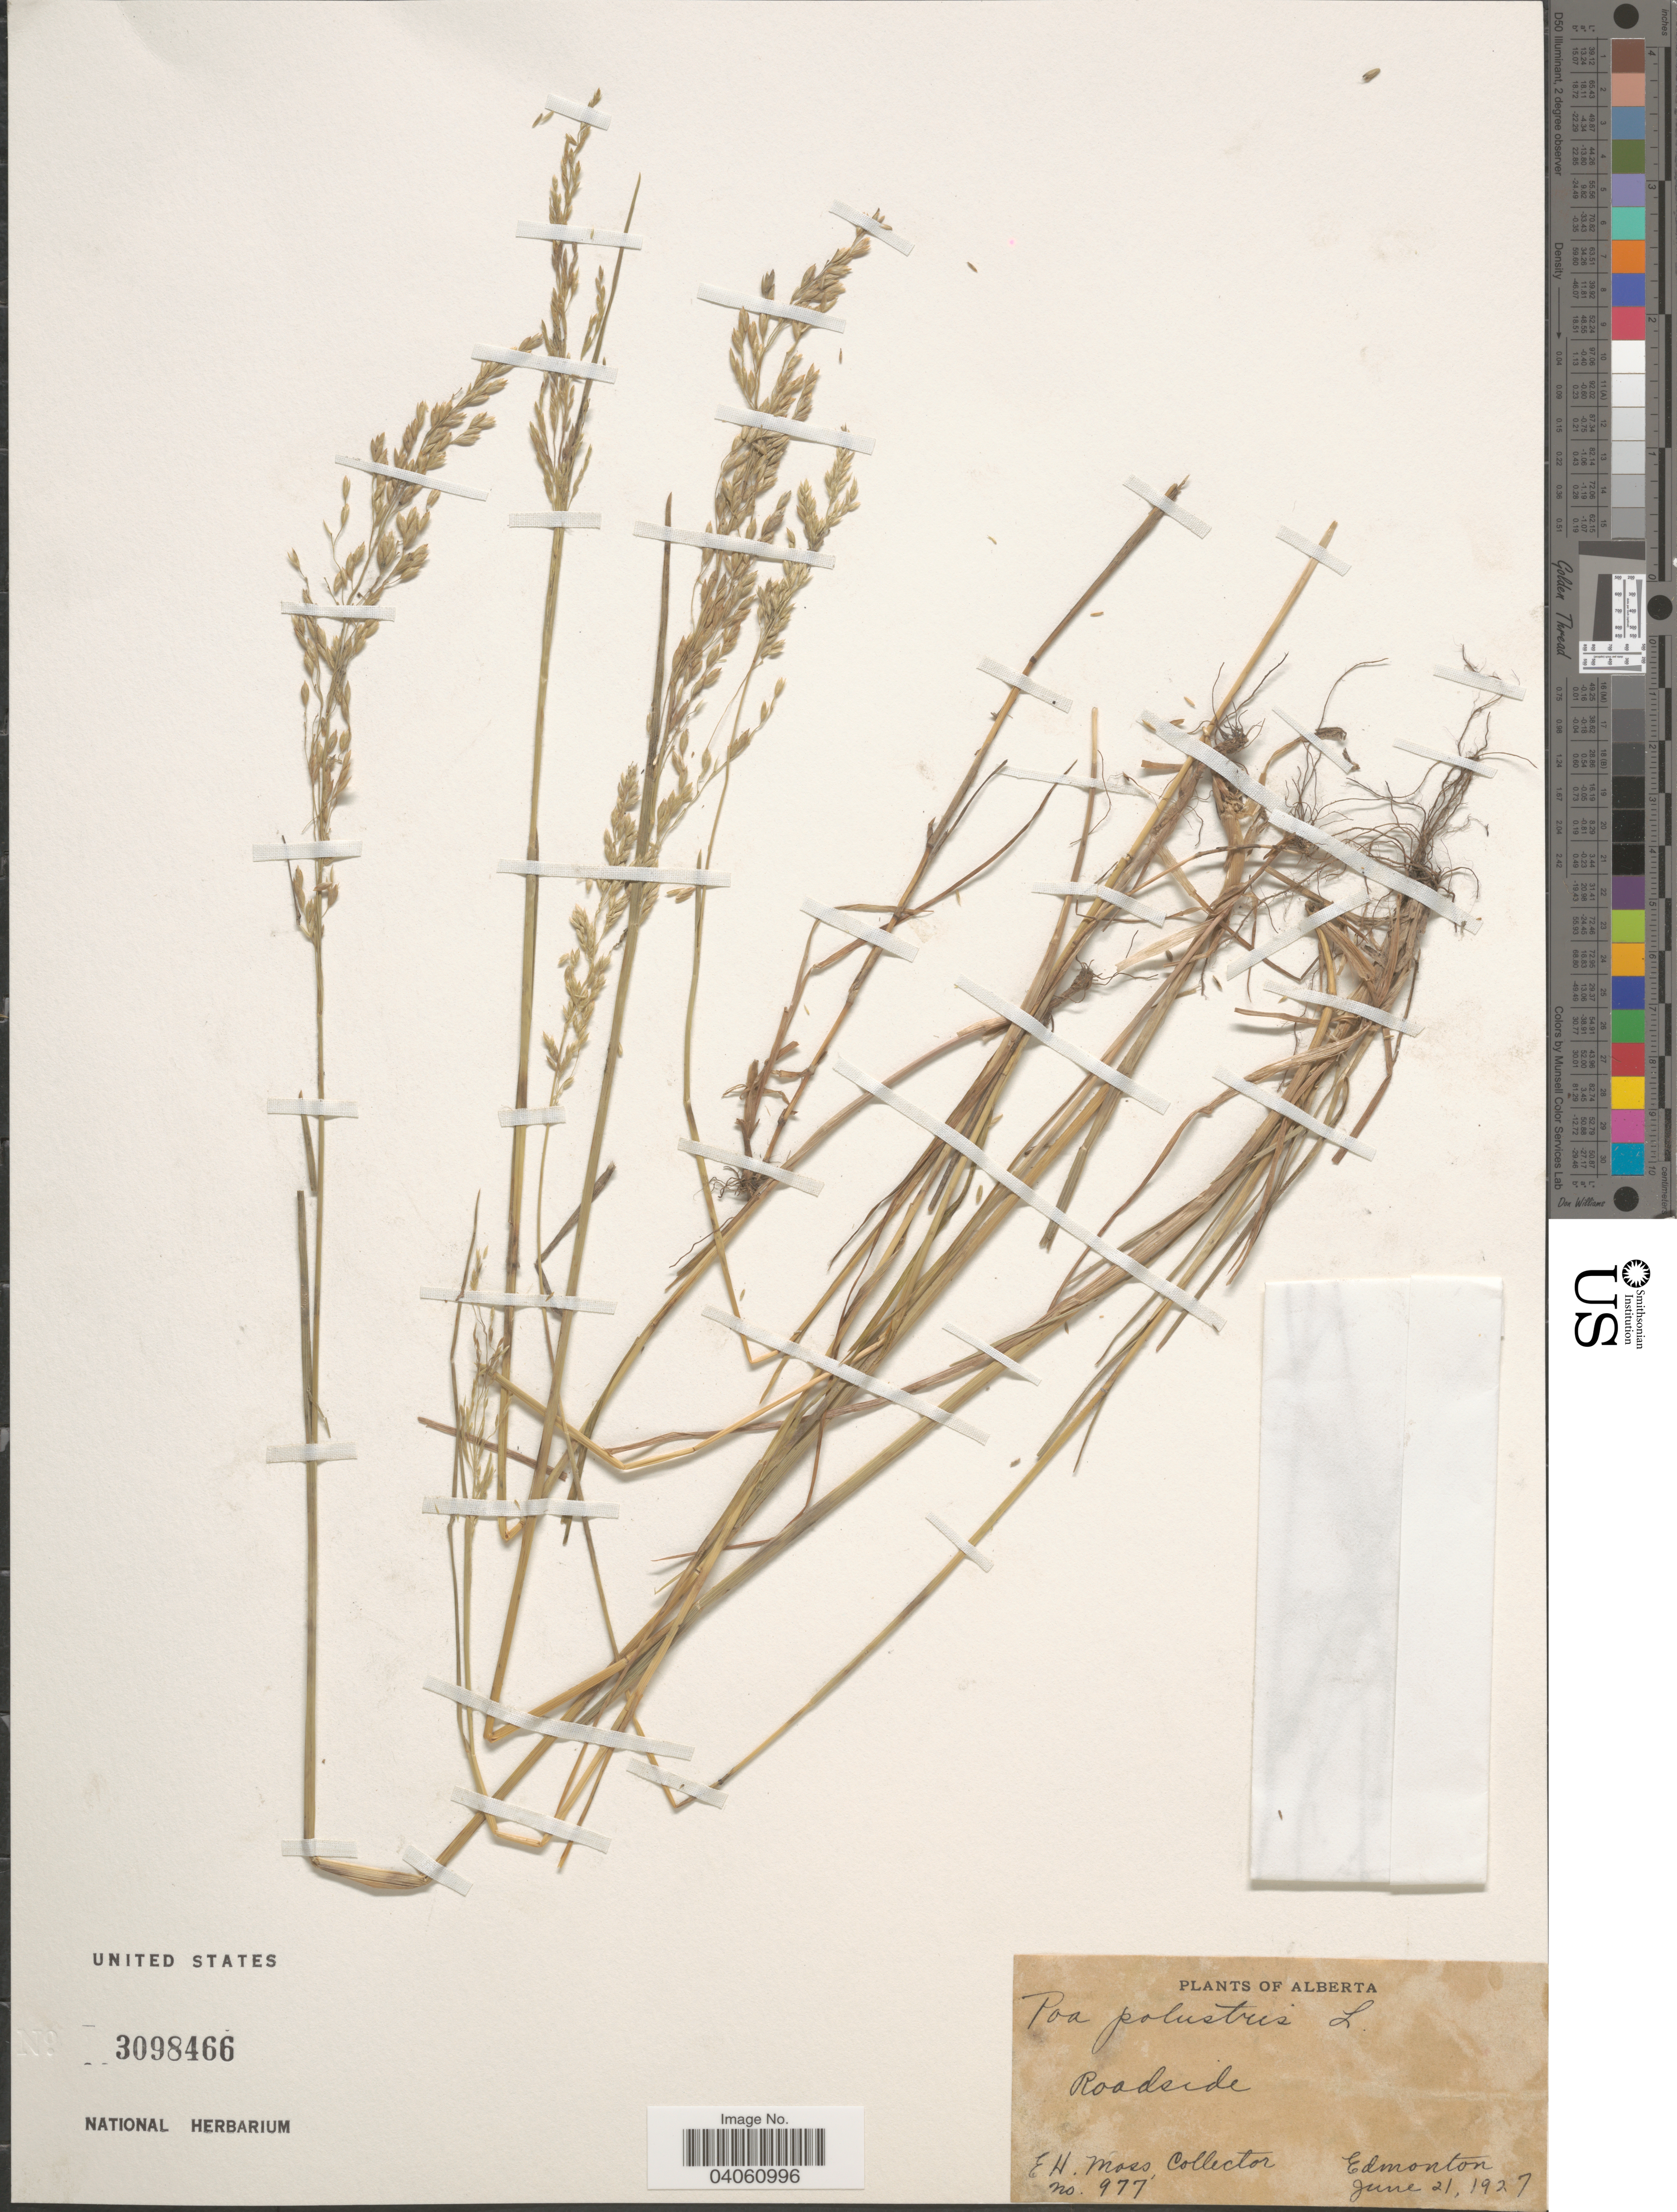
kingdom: Plantae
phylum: Tracheophyta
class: Liliopsida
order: Poales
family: Poaceae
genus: Poa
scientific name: Poa palustris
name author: L.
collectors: E. Moss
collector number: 977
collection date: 1927-06-21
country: Canada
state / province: Alberta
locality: Roadside, Edmonton.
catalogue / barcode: US 3098466